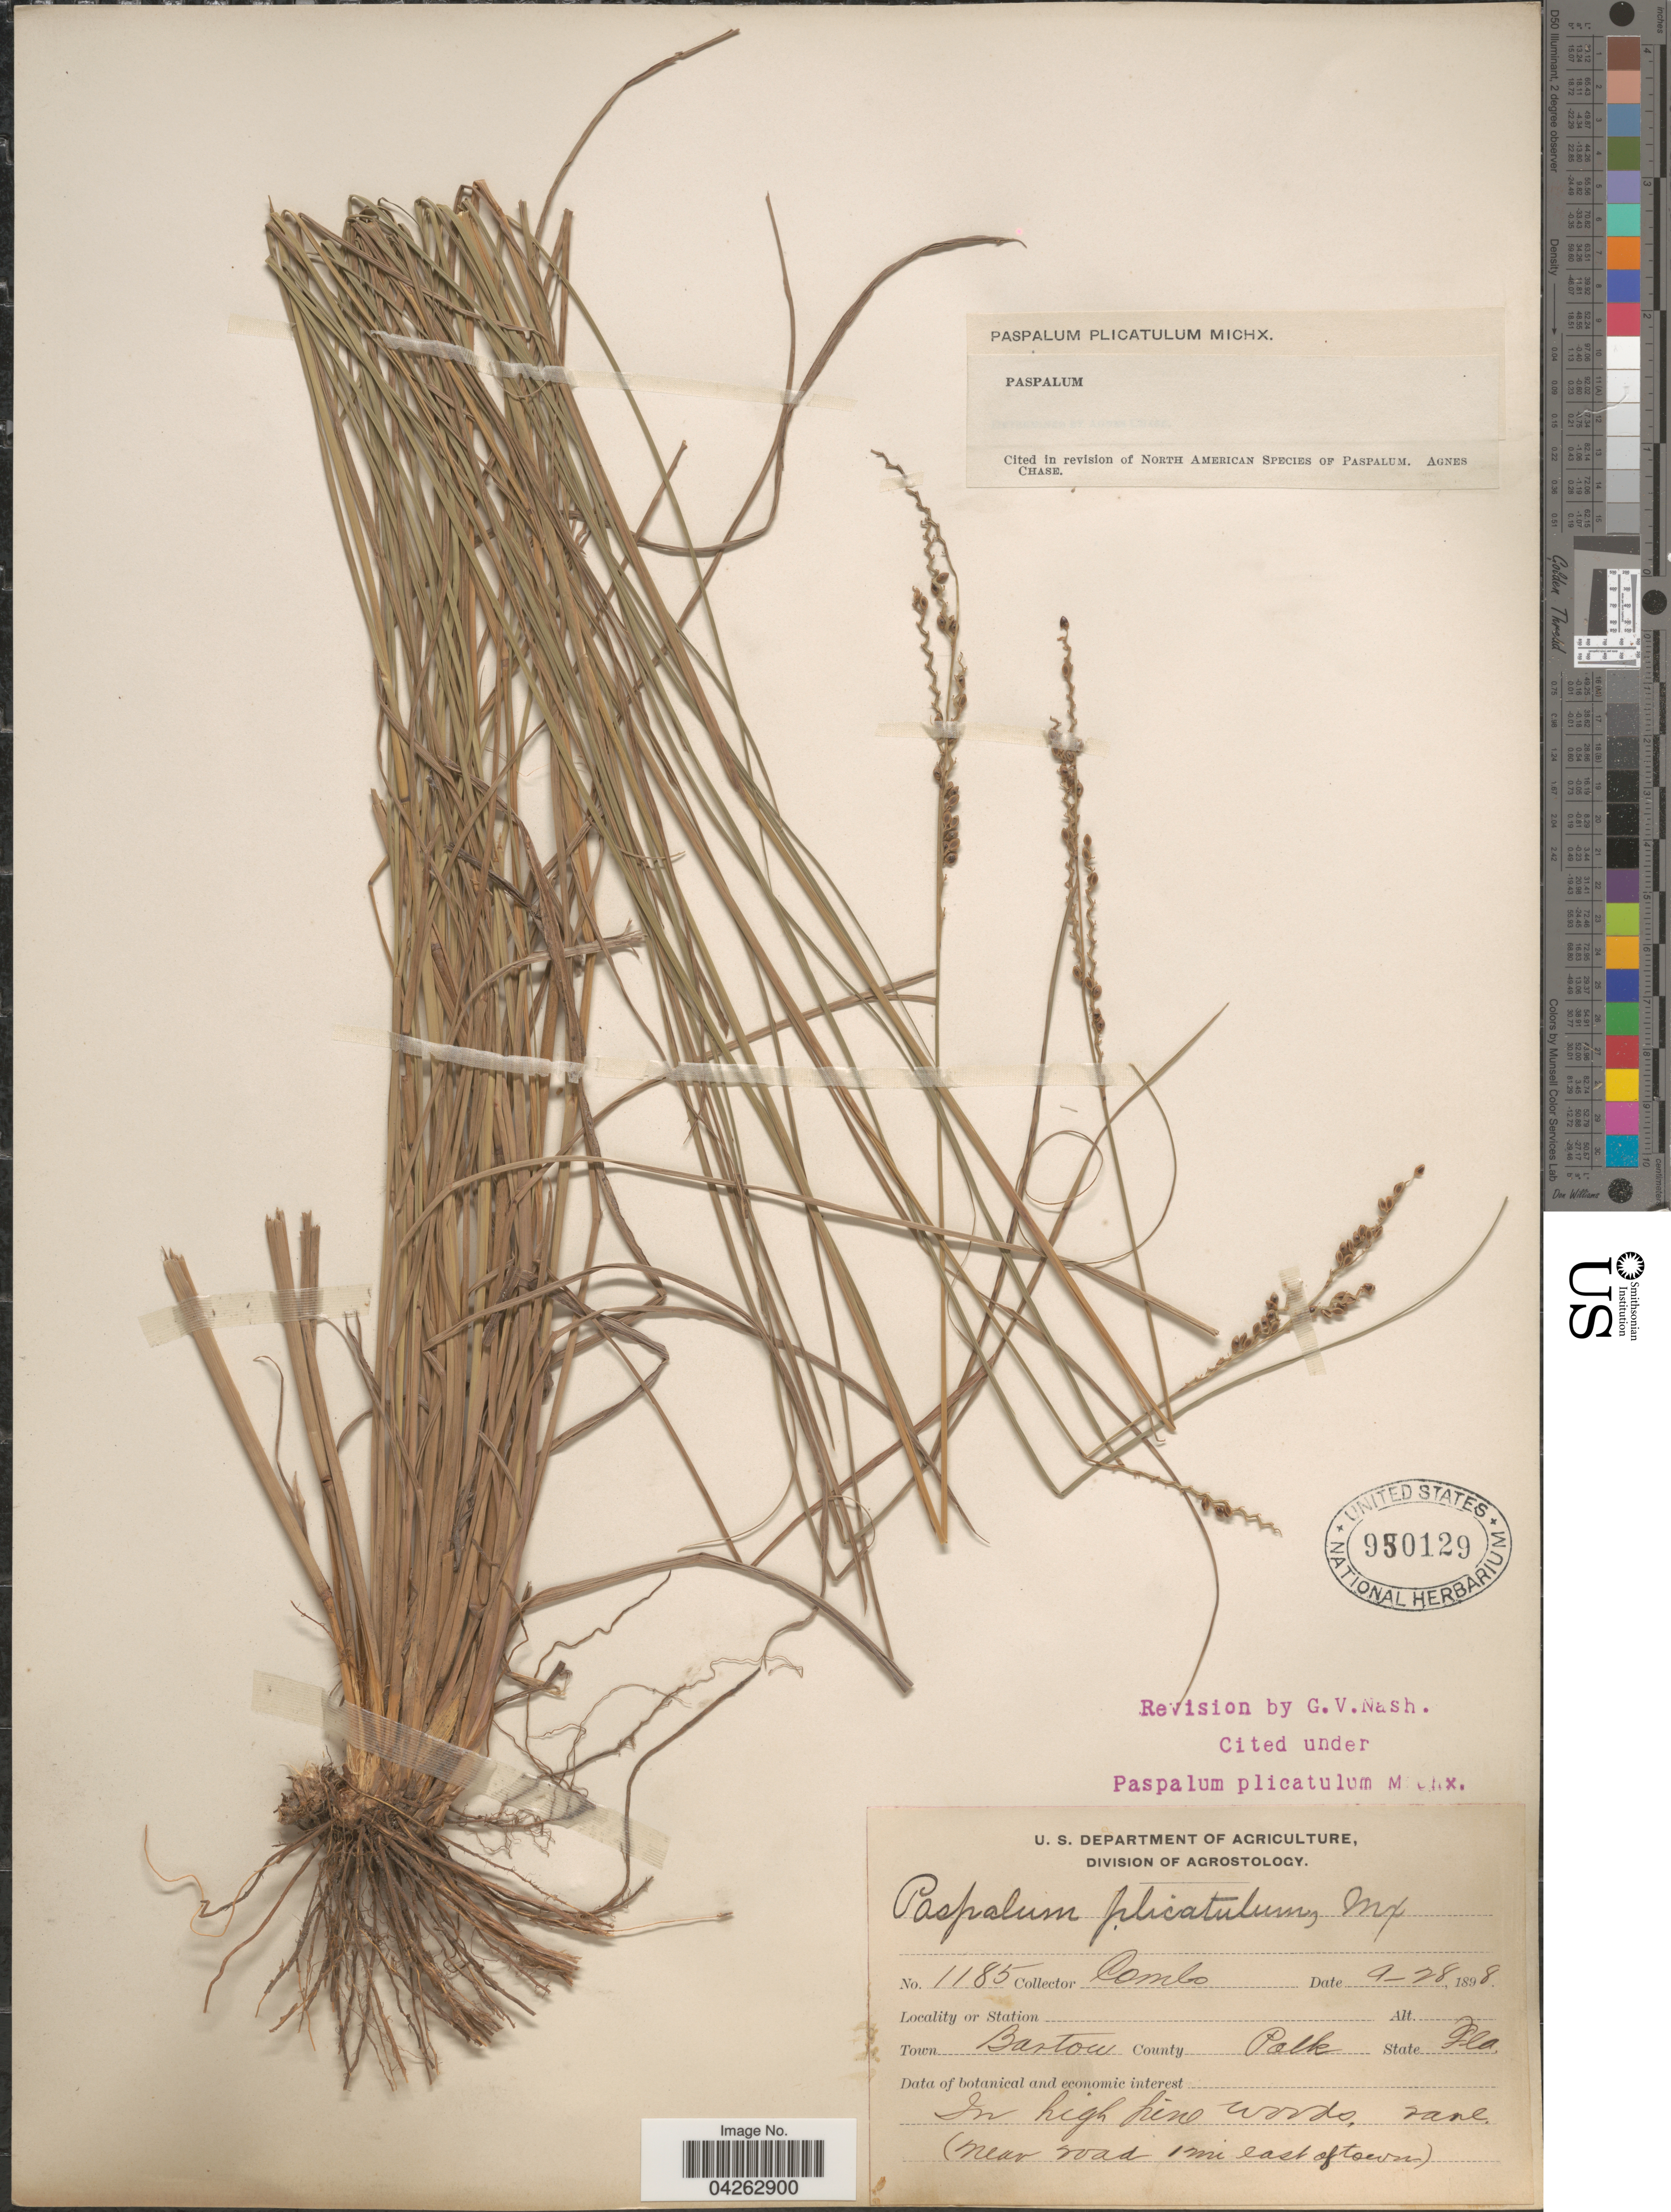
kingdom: Plantae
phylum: Tracheophyta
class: Liliopsida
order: Poales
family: Poaceae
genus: Paspalum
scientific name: Paspalum plicatulum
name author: Michx.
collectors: -. Combs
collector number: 1185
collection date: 1898-09-28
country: United States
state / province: Florida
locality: Town Bartow. County Polk. (Near road 1 mi east of town).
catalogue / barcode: US 950129